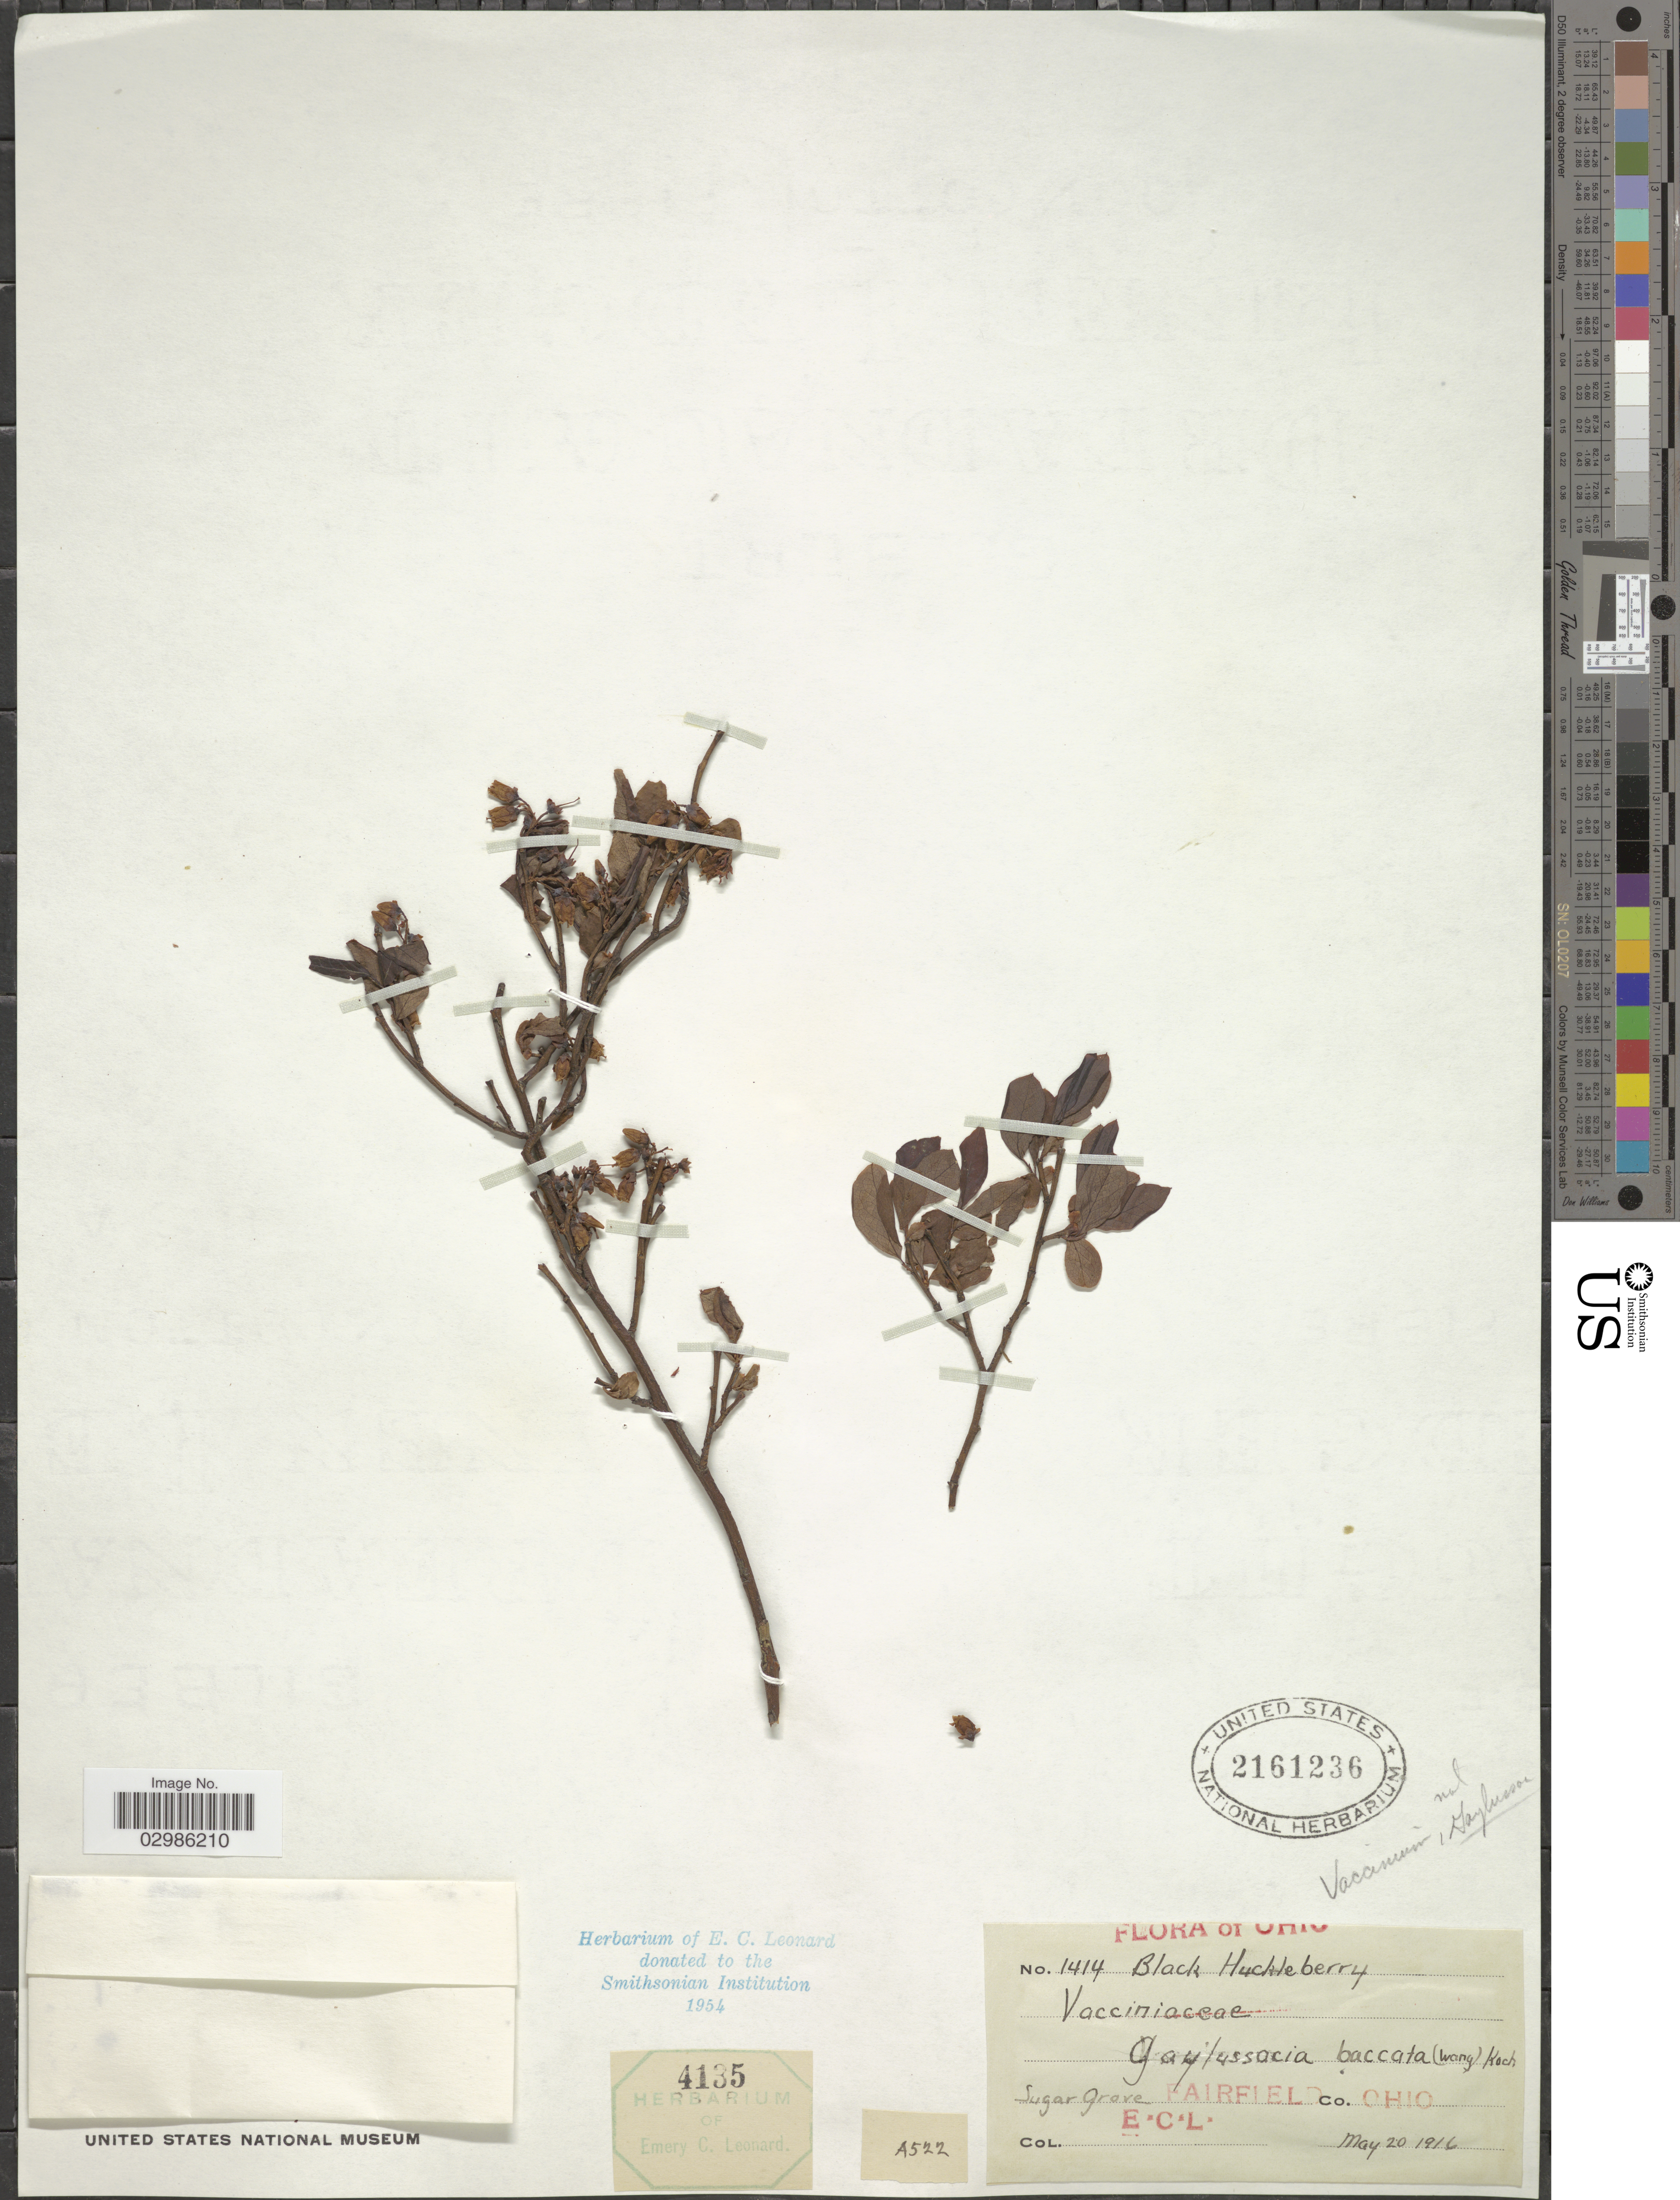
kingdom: Plantae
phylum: Tracheophyta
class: Magnoliopsida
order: Ericales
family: Ericaceae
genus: Gaylussacia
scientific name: Gaylussacia baccata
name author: (Wangenh.) K. Koch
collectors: E. C. Leonard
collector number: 1414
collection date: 1916-05-20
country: United States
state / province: Ohio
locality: Black Huckleberry. Sugar Grove, Fairfield Co.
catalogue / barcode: US 2161236